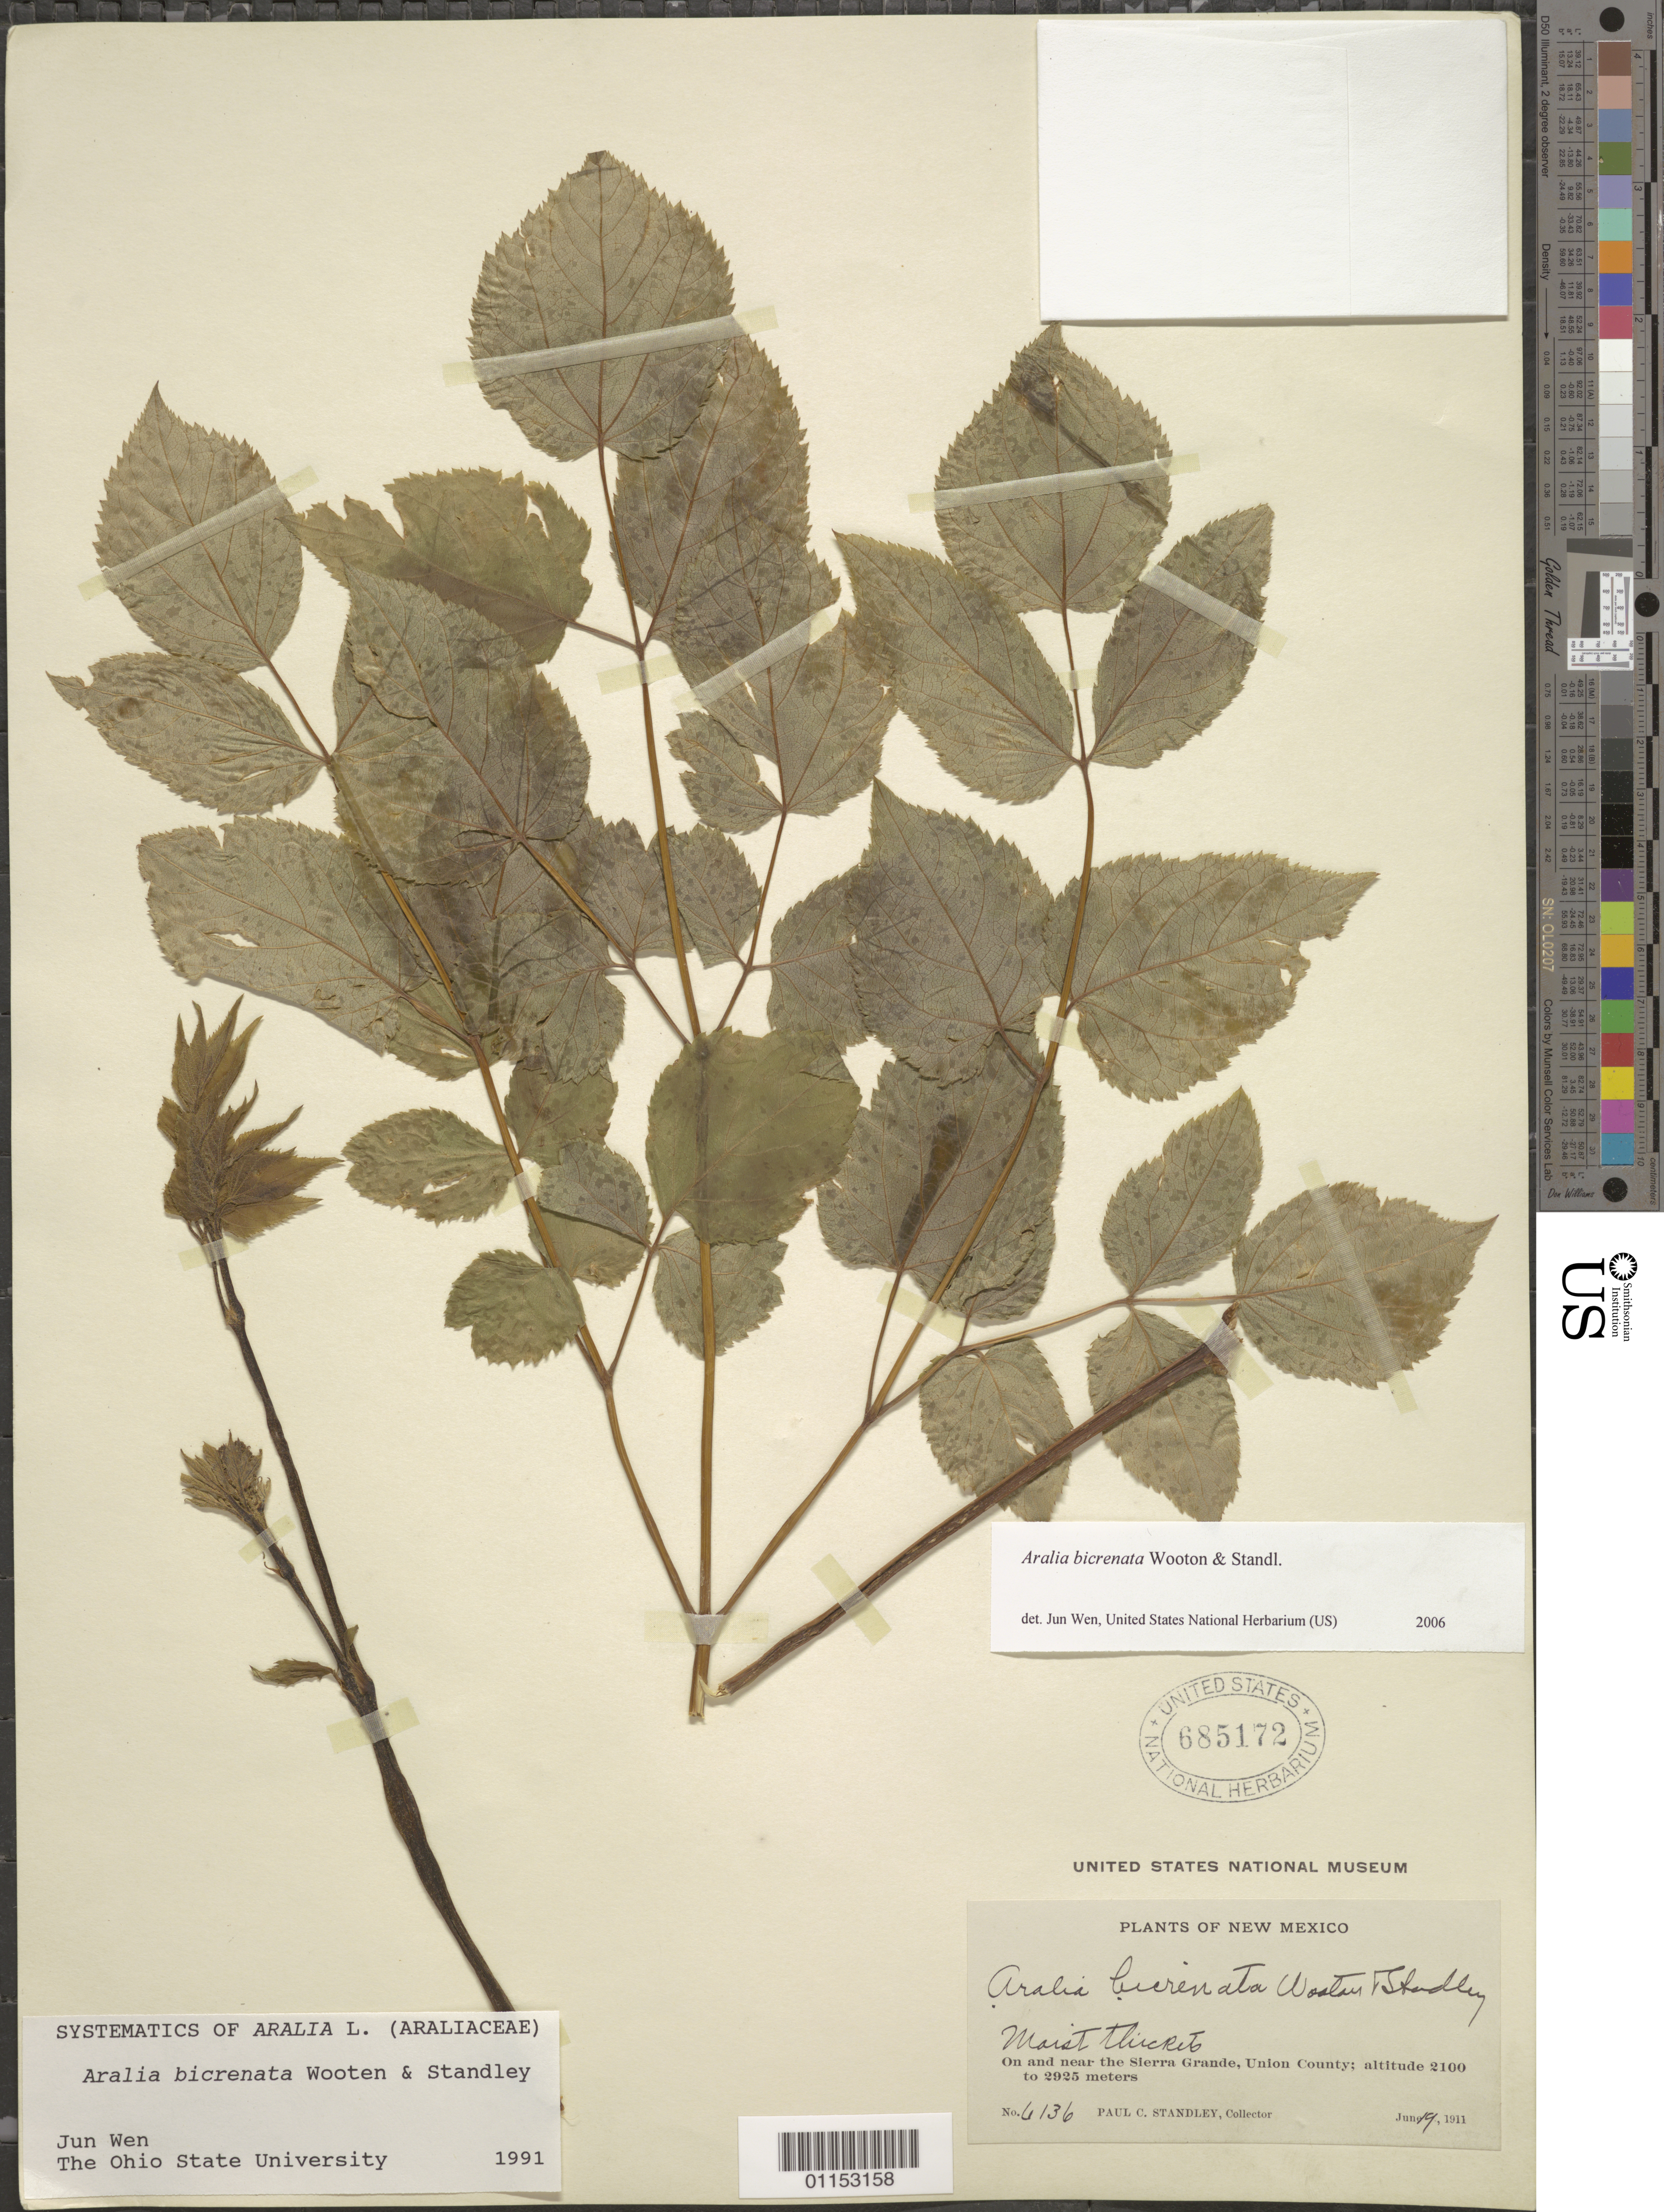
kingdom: Plantae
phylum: Tracheophyta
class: Magnoliopsida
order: Apiales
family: Araliaceae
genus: Aralia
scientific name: Aralia bicrenata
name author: Wooton & Standl.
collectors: P. C. Standley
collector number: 6136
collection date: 1911-06-19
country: United States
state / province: New Mexico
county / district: Union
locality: On and near the Sierra Grande.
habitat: Moist thicket.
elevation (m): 2100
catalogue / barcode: US 685172